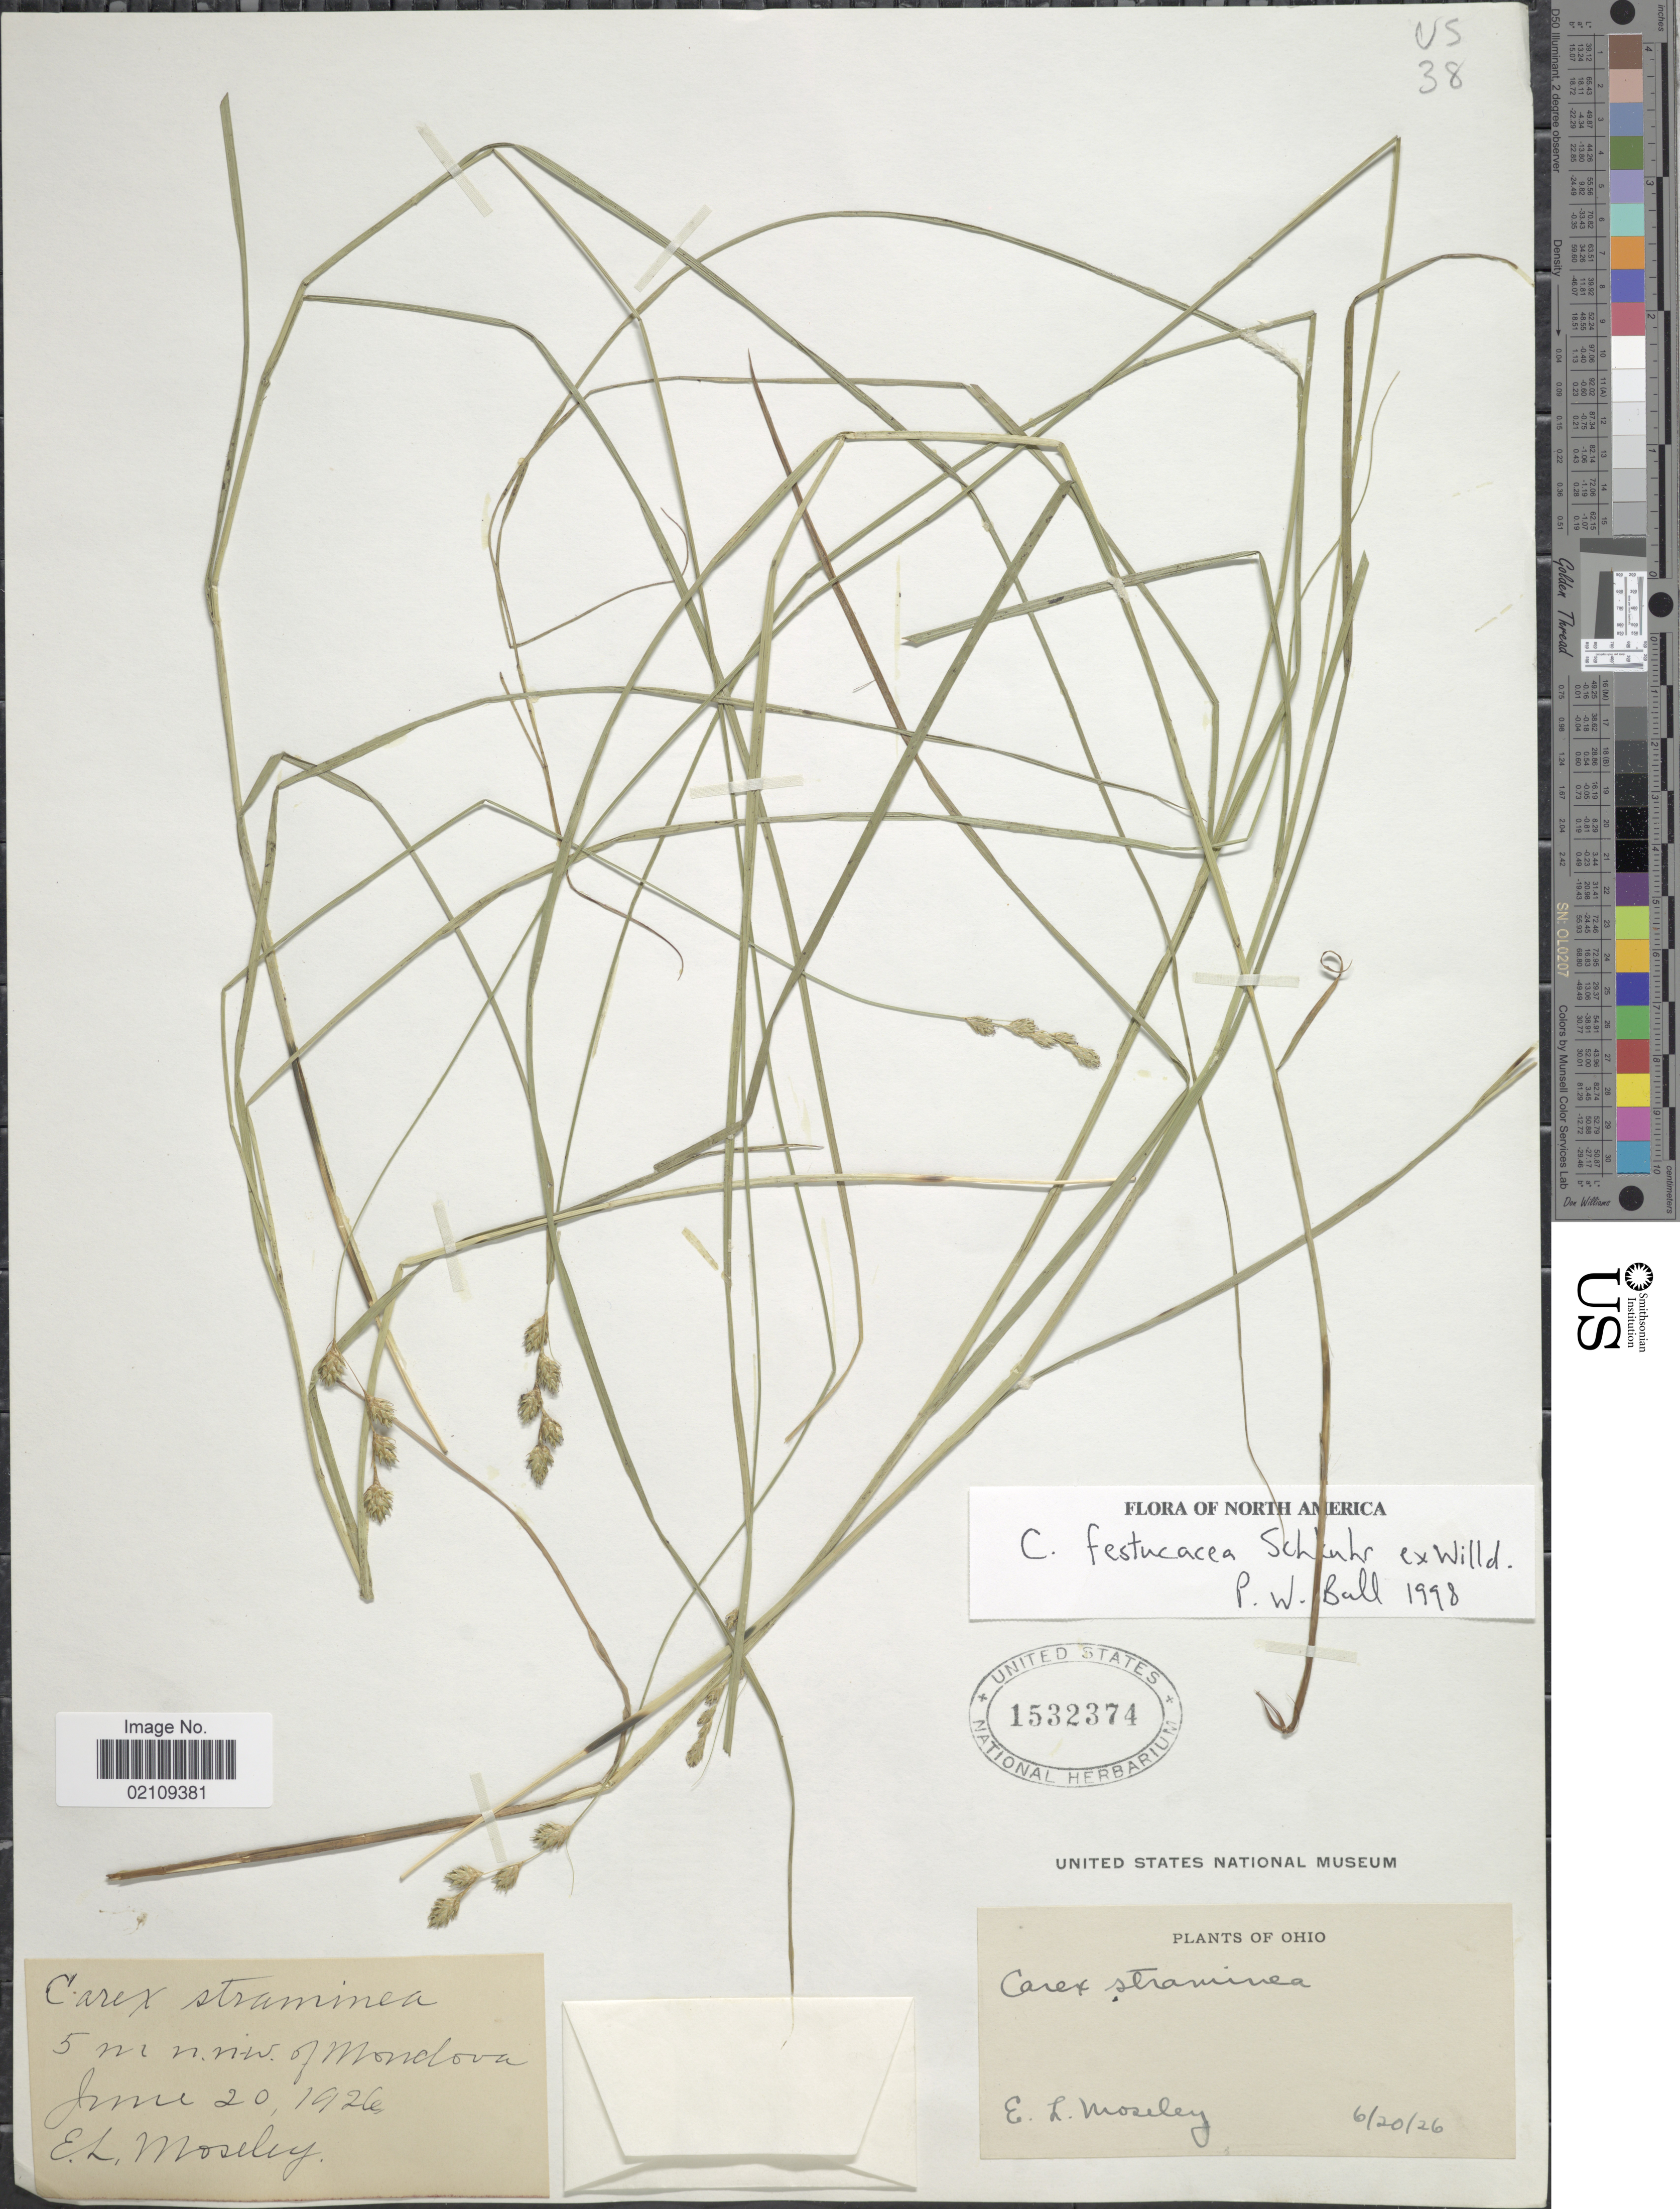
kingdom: Plantae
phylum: Tracheophyta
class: Liliopsida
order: Poales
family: Cyperaceae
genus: Carex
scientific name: Carex festucacea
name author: Willd.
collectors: E. Moseley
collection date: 1926-06-20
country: United States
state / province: Ohio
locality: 5 m n.n.w. of Mondova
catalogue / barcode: US 1532374